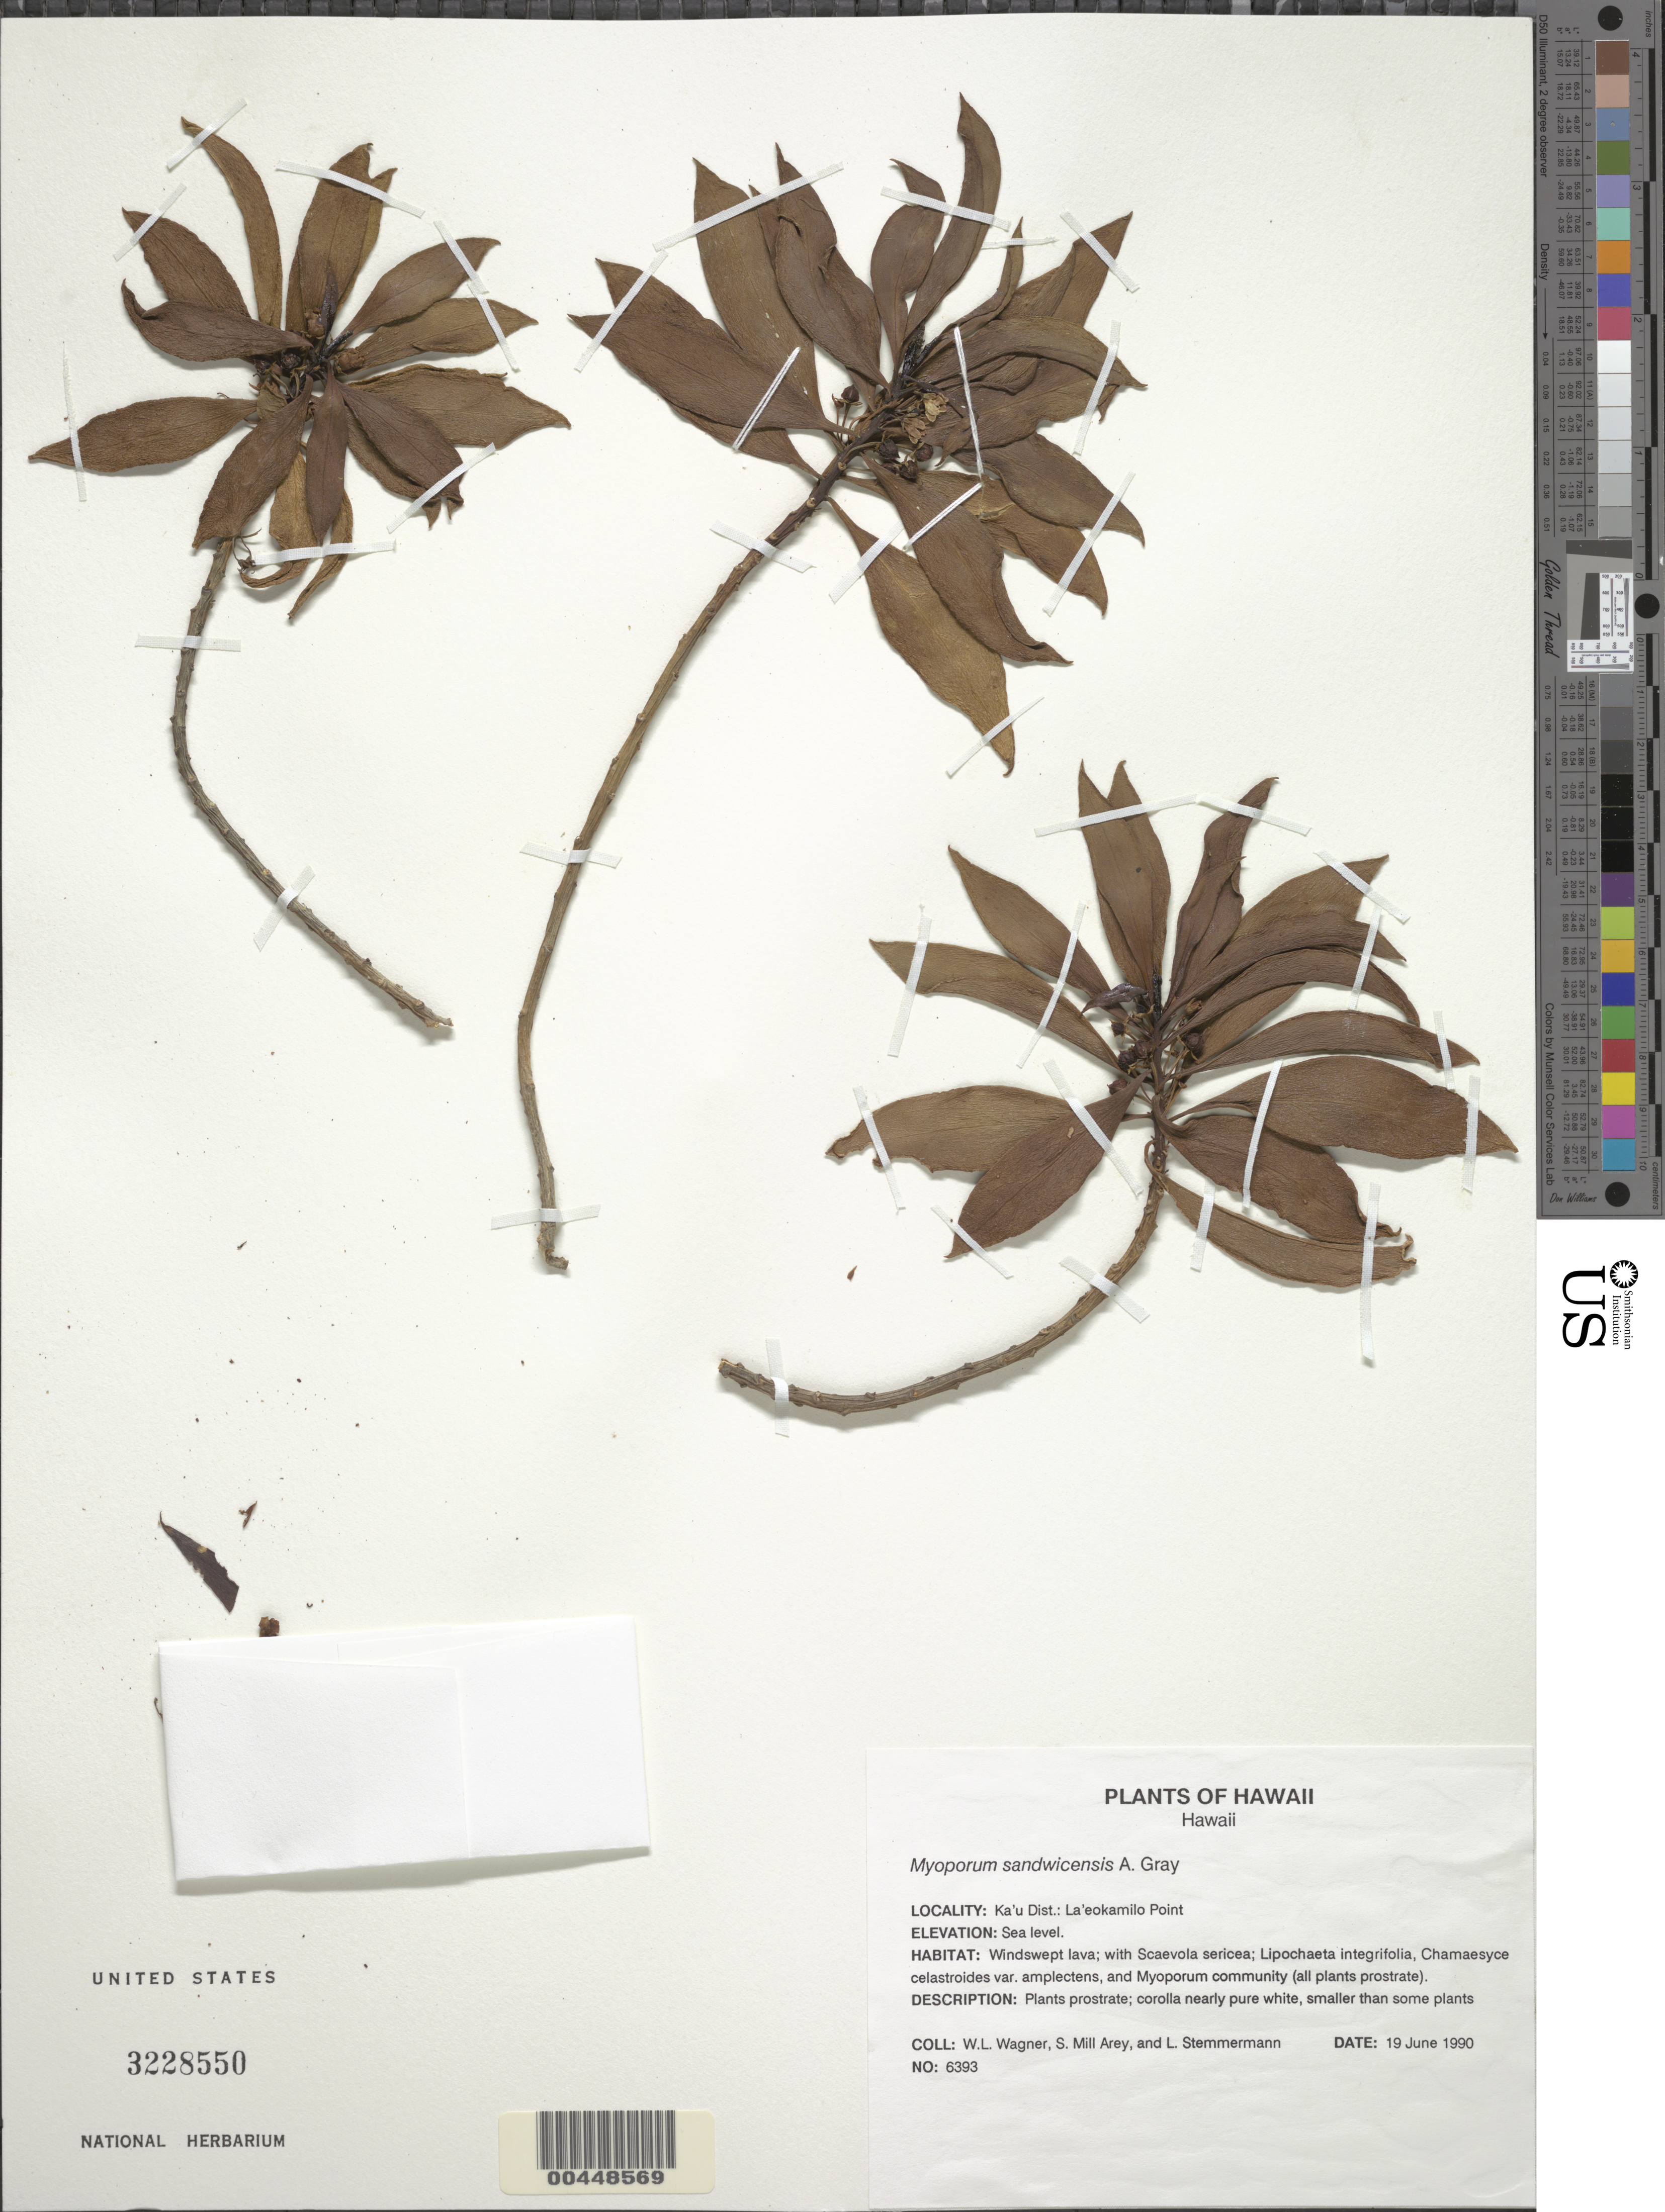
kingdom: Plantae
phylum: Tracheophyta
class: Magnoliopsida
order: Lamiales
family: Scrophulariaceae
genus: Myoporum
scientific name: Myoporum sandwicense subsp. sandwicense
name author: A. Gray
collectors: W. L. Wagner, S. Arey & L. Stemmemann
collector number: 6393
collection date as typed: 19 Jun 1990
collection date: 1990-06-19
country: United States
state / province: Hawaii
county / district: Hawaii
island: Hawaii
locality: Kau Dist, Laeokamilo Point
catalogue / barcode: US 3228550